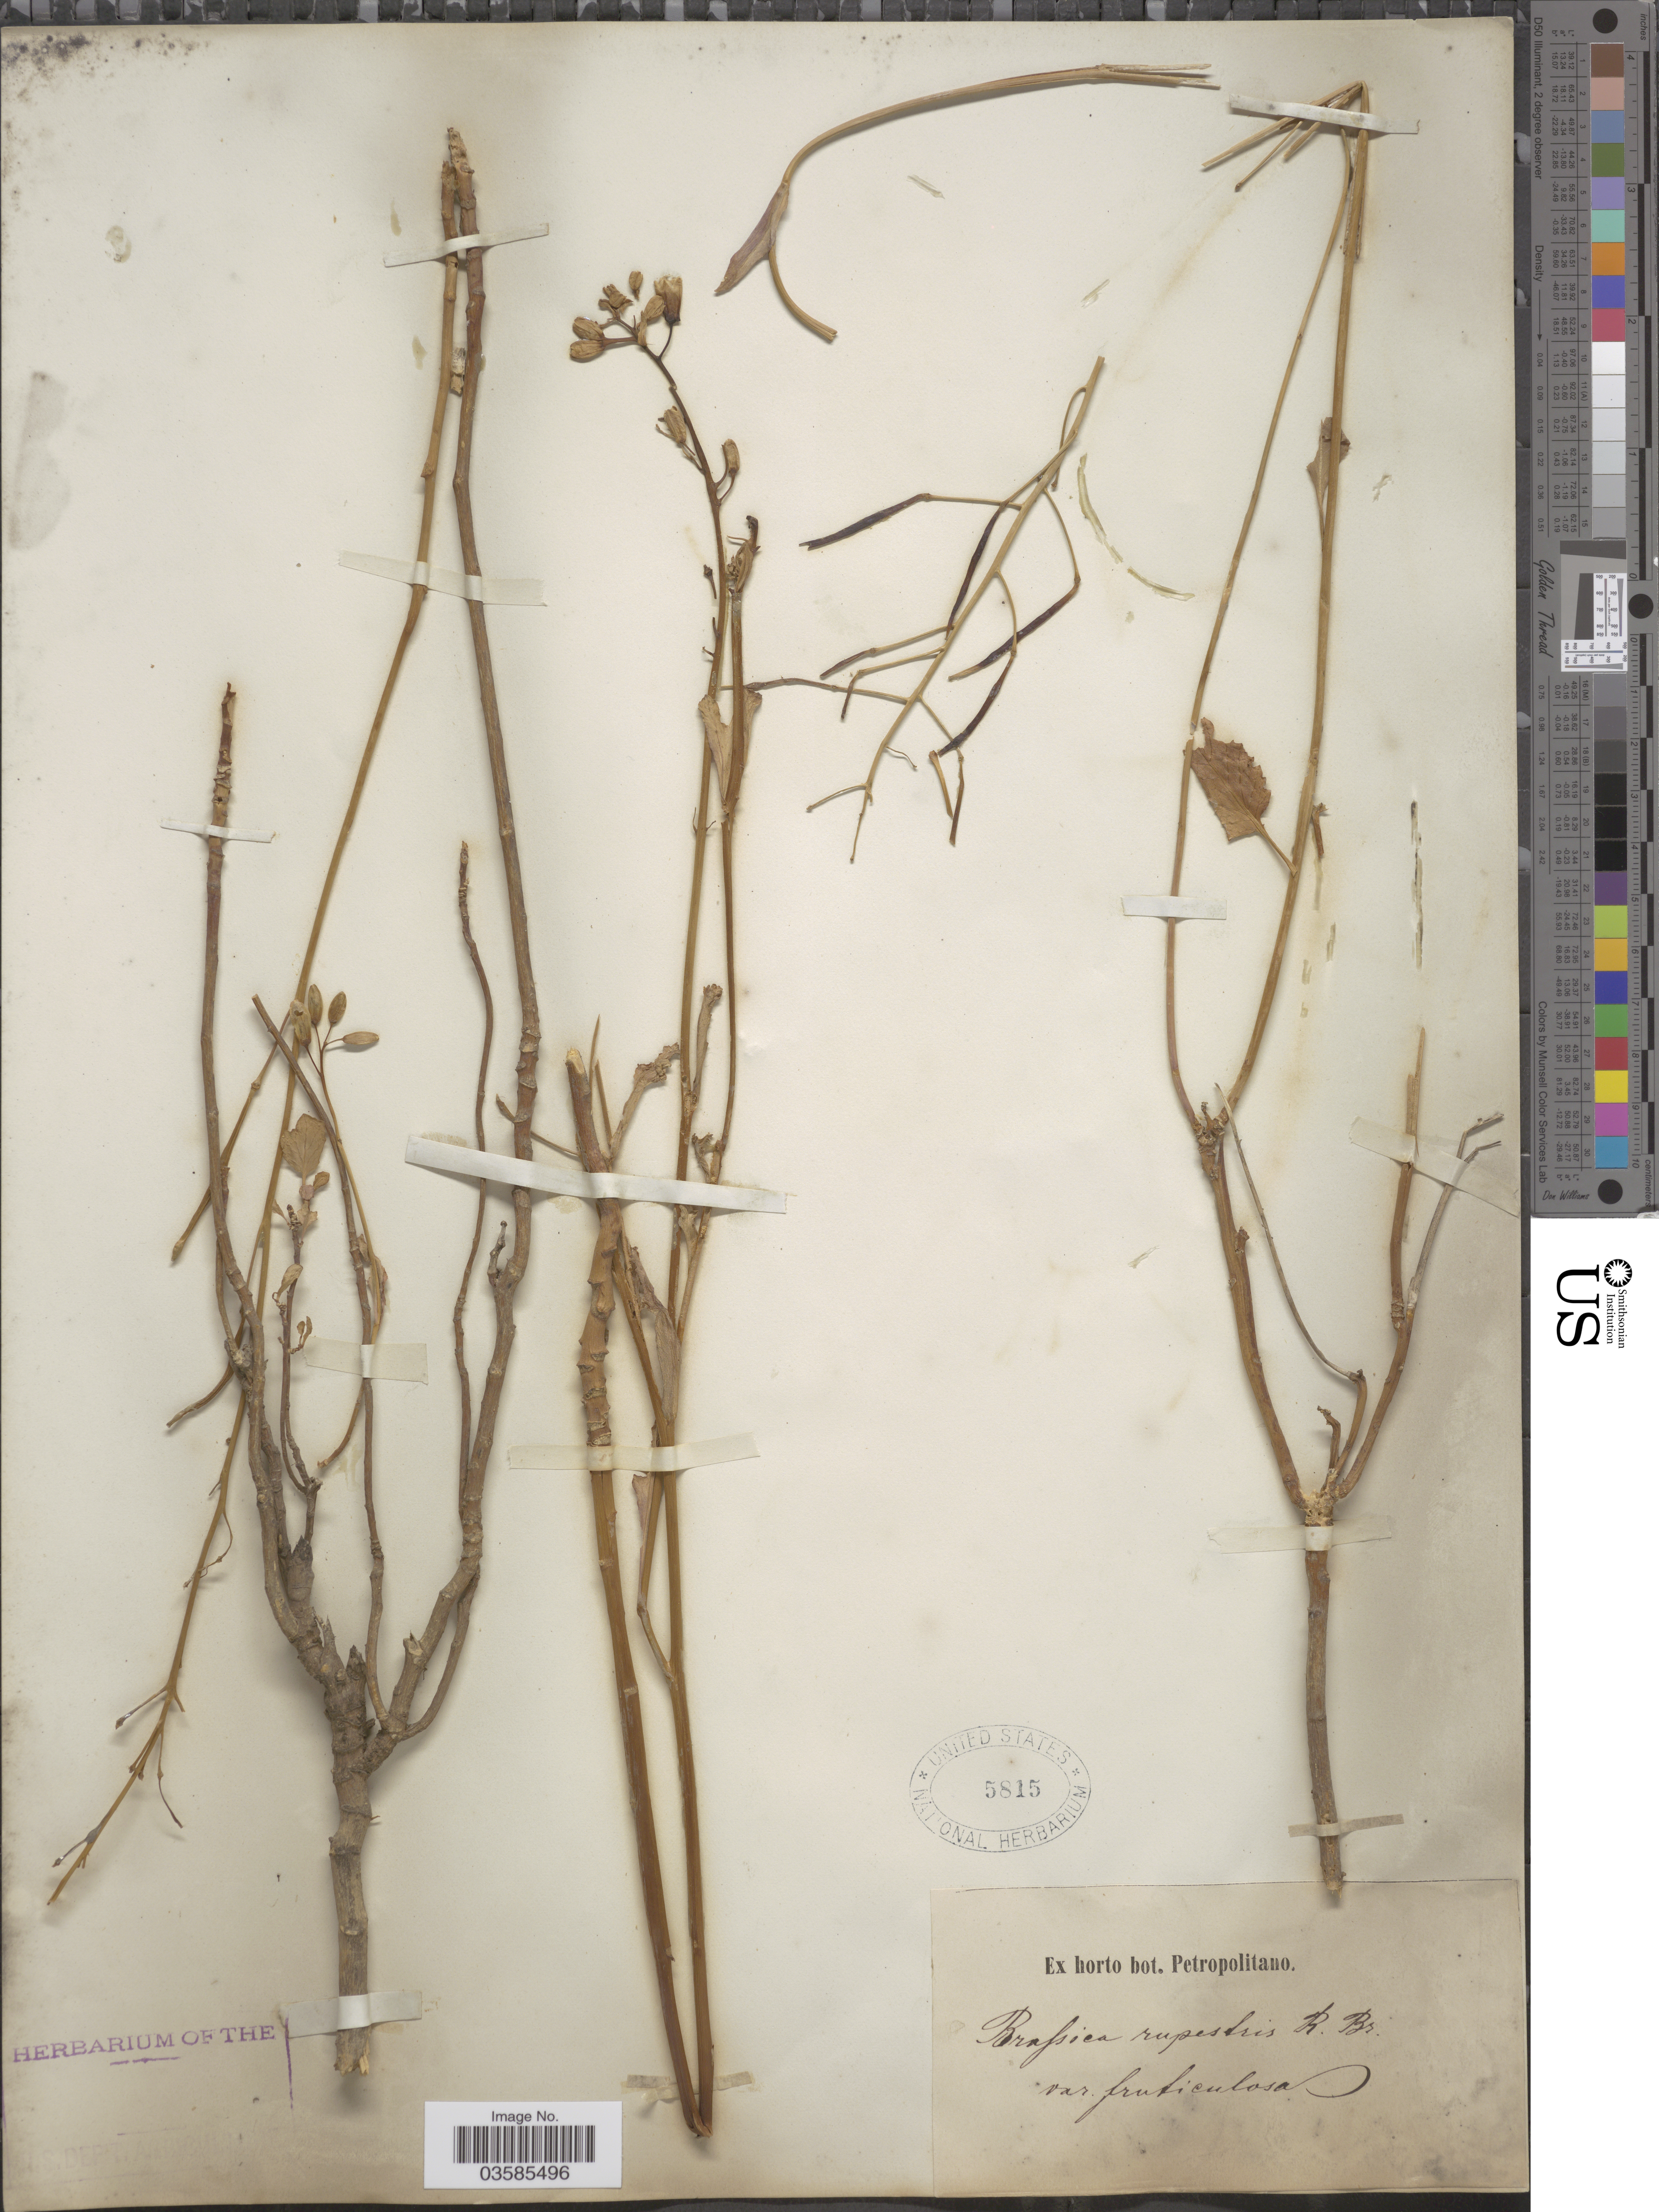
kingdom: Plantae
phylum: Tracheophyta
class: Magnoliopsida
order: Brassicales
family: Brassicaceae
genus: Brassica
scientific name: Brassica rupestris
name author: Raf.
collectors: ex Horto Bot. Petropolitano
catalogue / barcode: US 5815